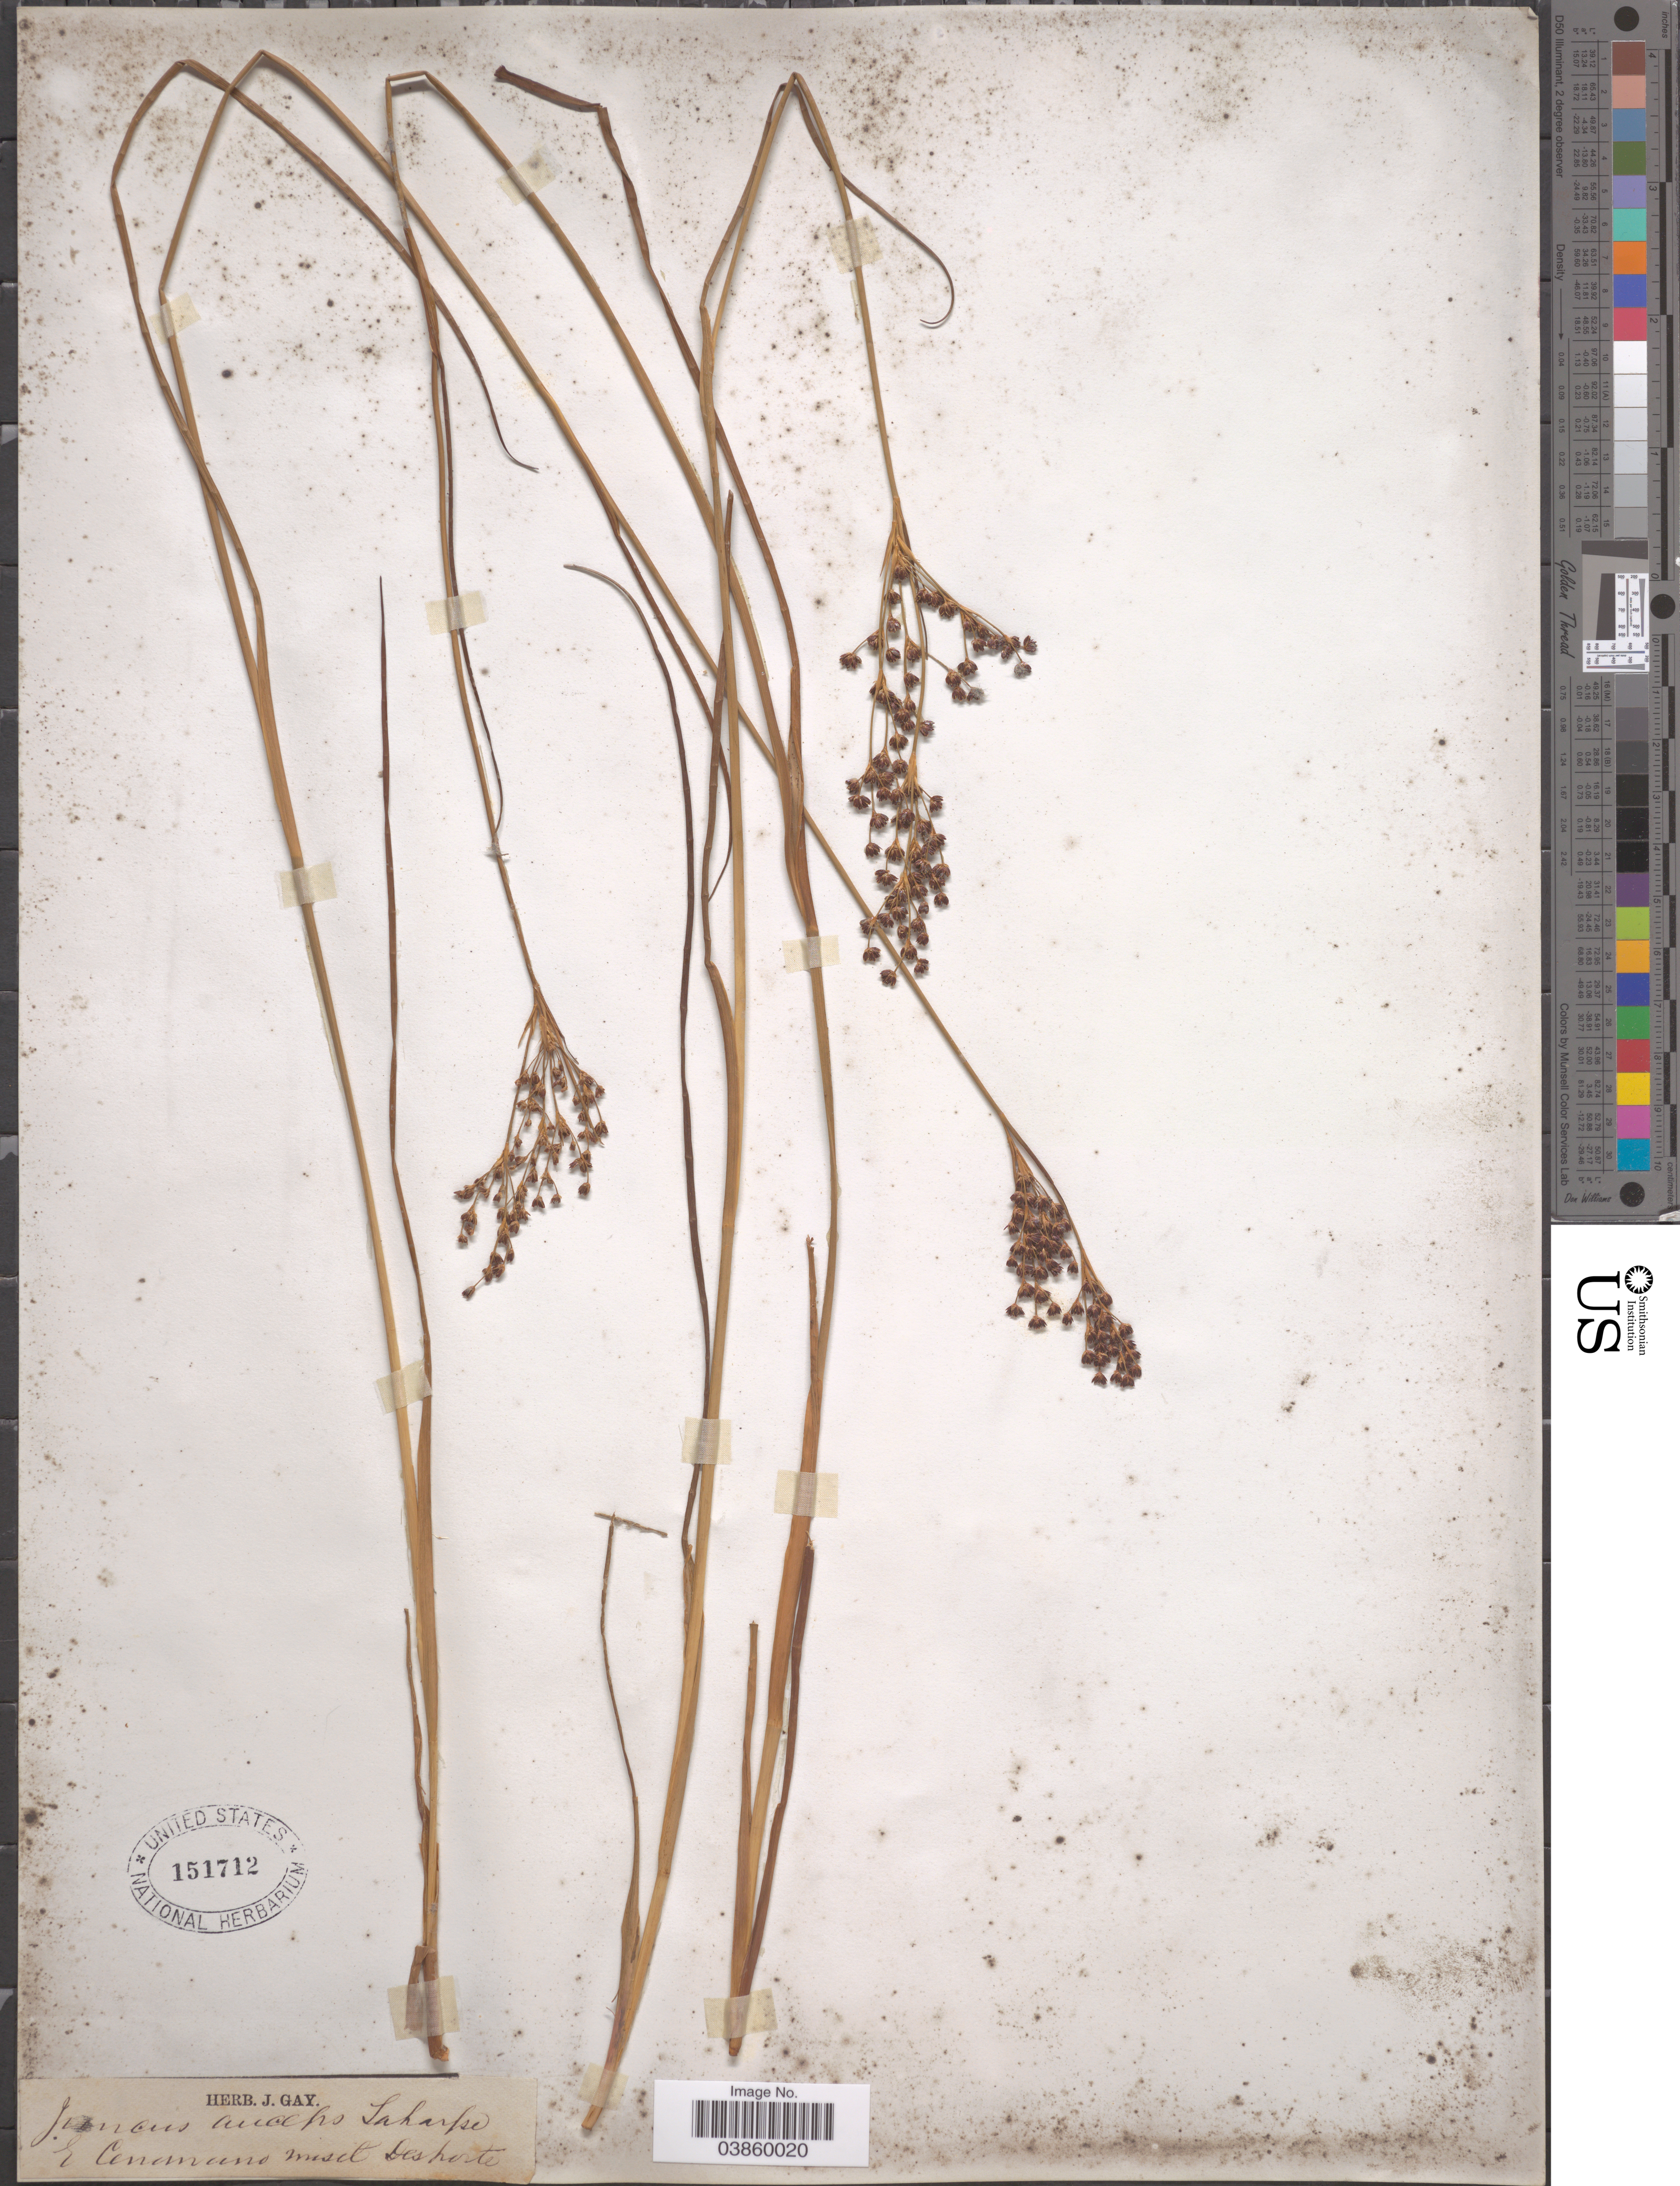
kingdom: Plantae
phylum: Tracheophyta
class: Liliopsida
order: Poales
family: Juncaceae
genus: Juncus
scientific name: Juncus anceps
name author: Laharpe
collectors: ex herb. J. Gay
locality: Cenamano misct Deshorte. [interpreted]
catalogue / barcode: US 151712